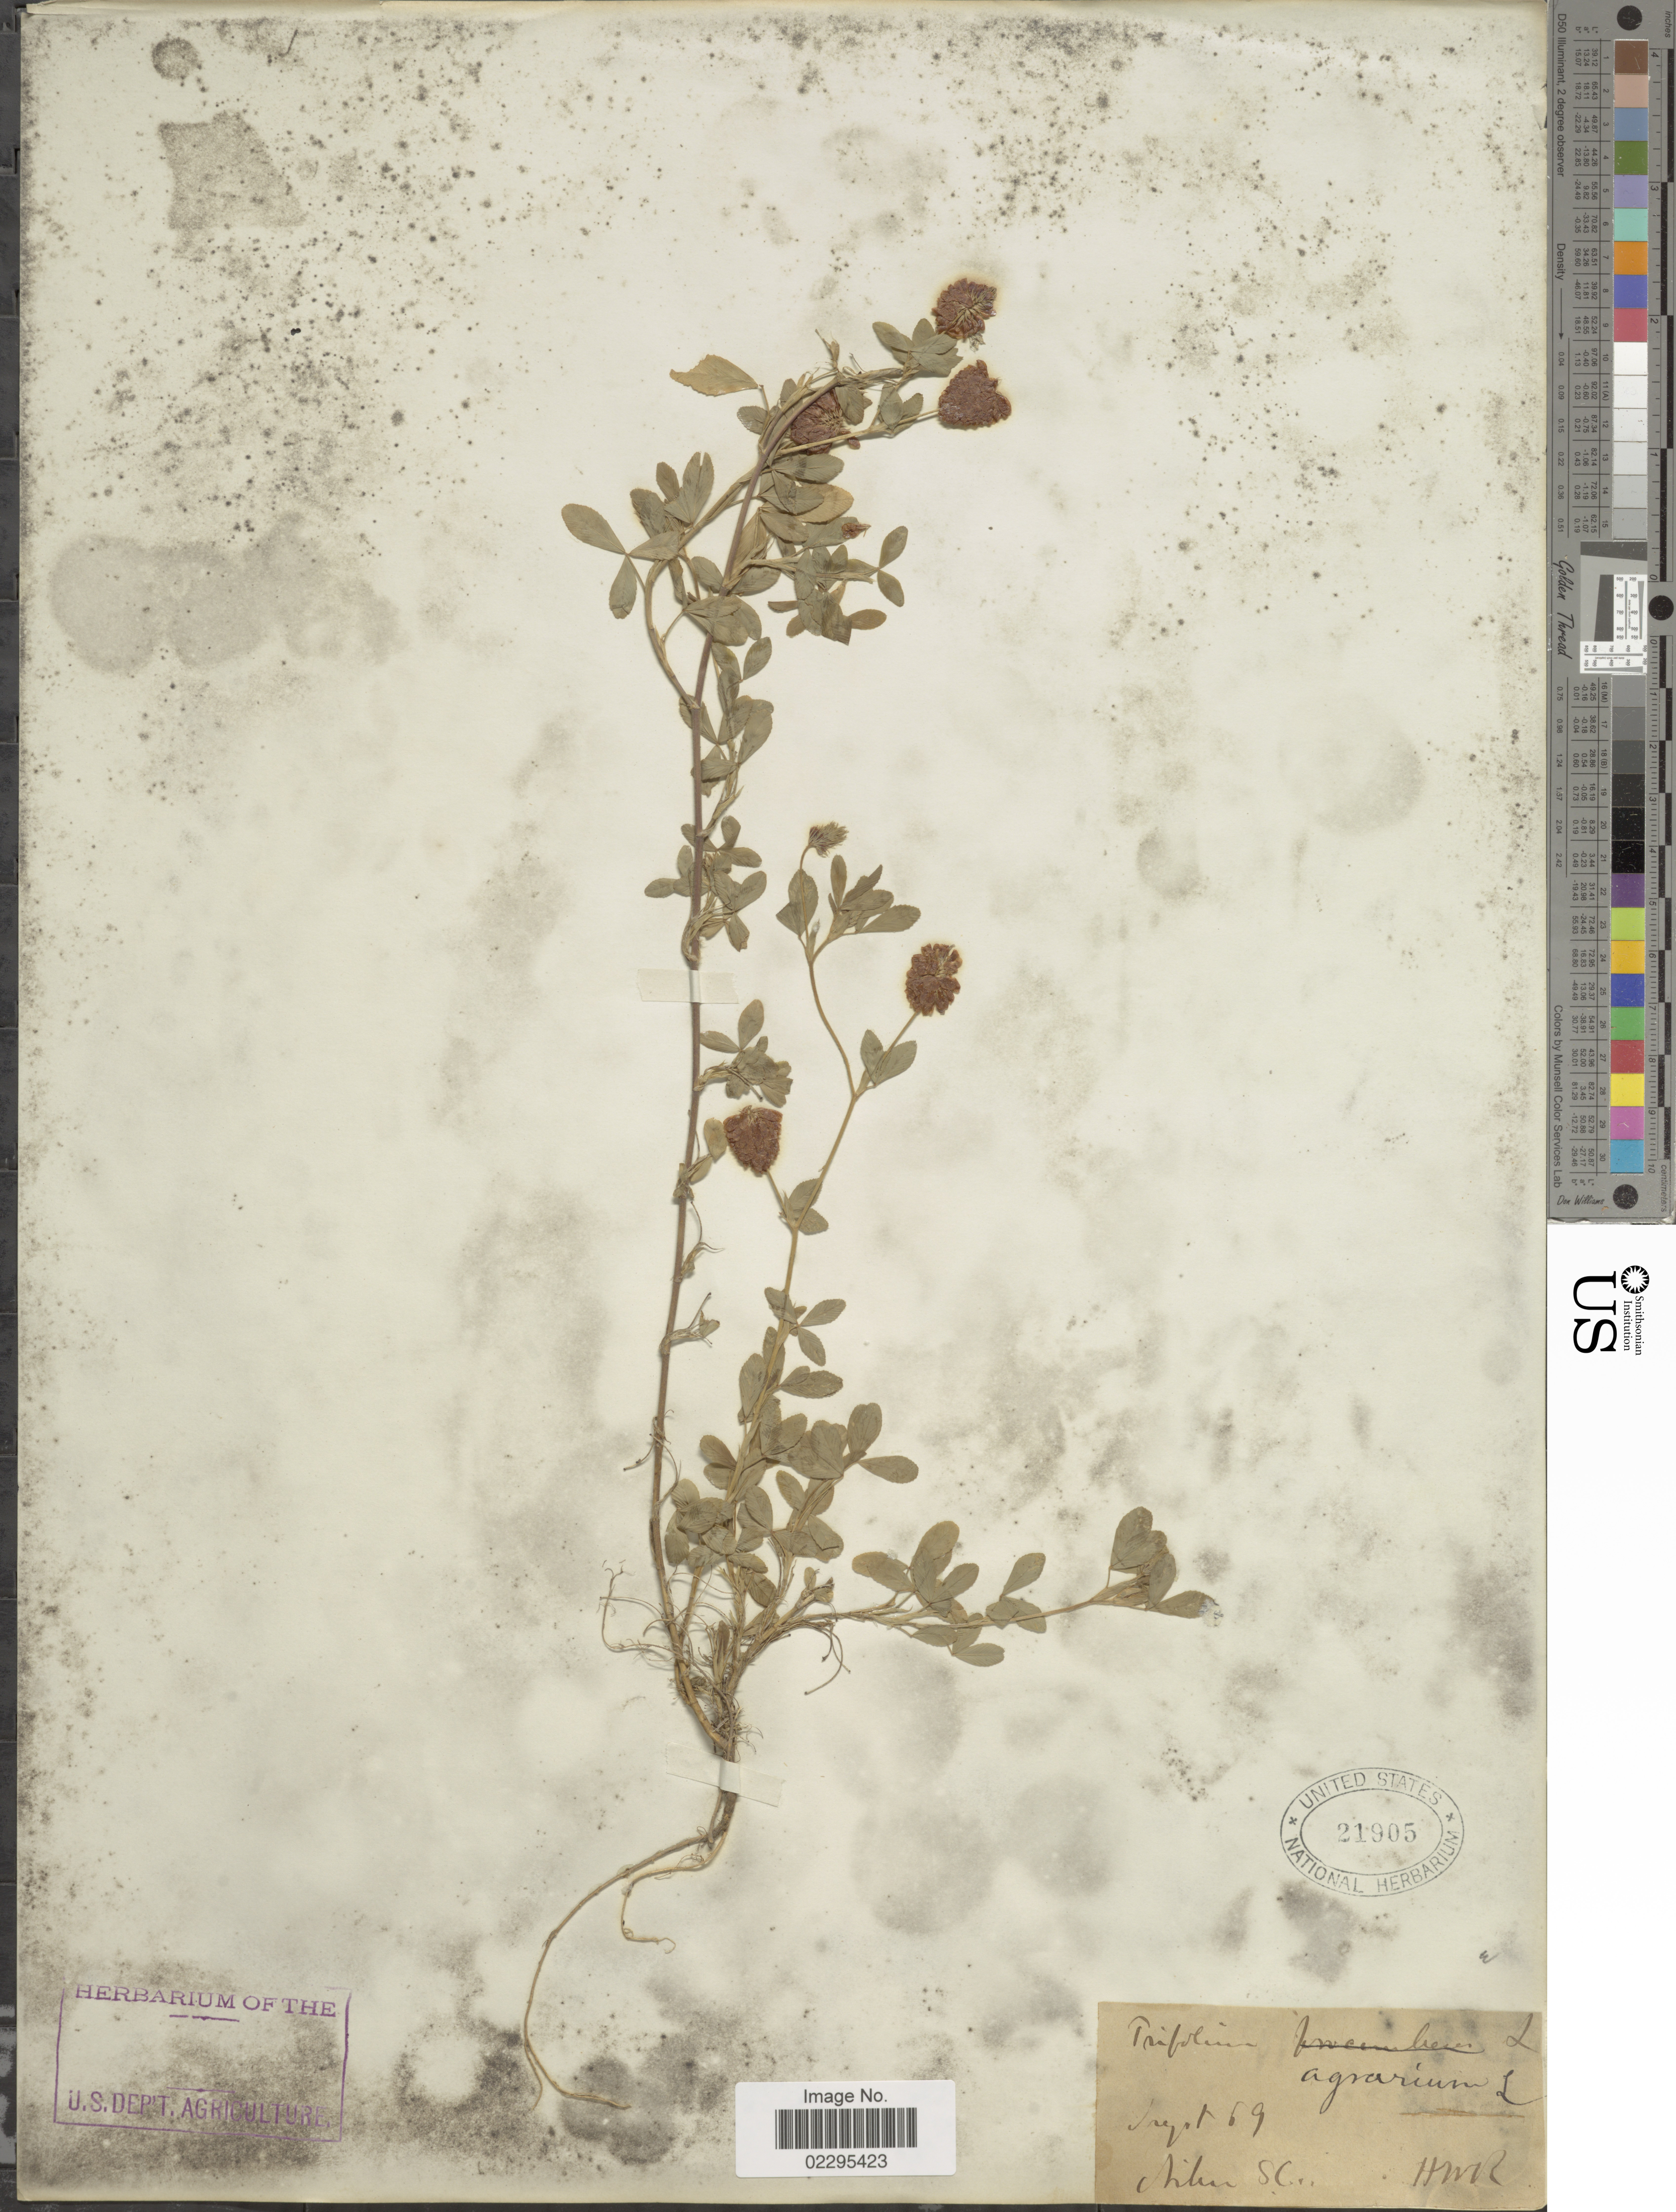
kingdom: Plantae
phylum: Tracheophyta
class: Magnoliopsida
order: Fabales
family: Fabaceae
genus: Trifolium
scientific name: Trifolium agrarium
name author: L.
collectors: H. W. R.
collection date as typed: Transcribed d/m/y: /8/69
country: United States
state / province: South Carolina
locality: Aiken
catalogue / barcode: US 21905